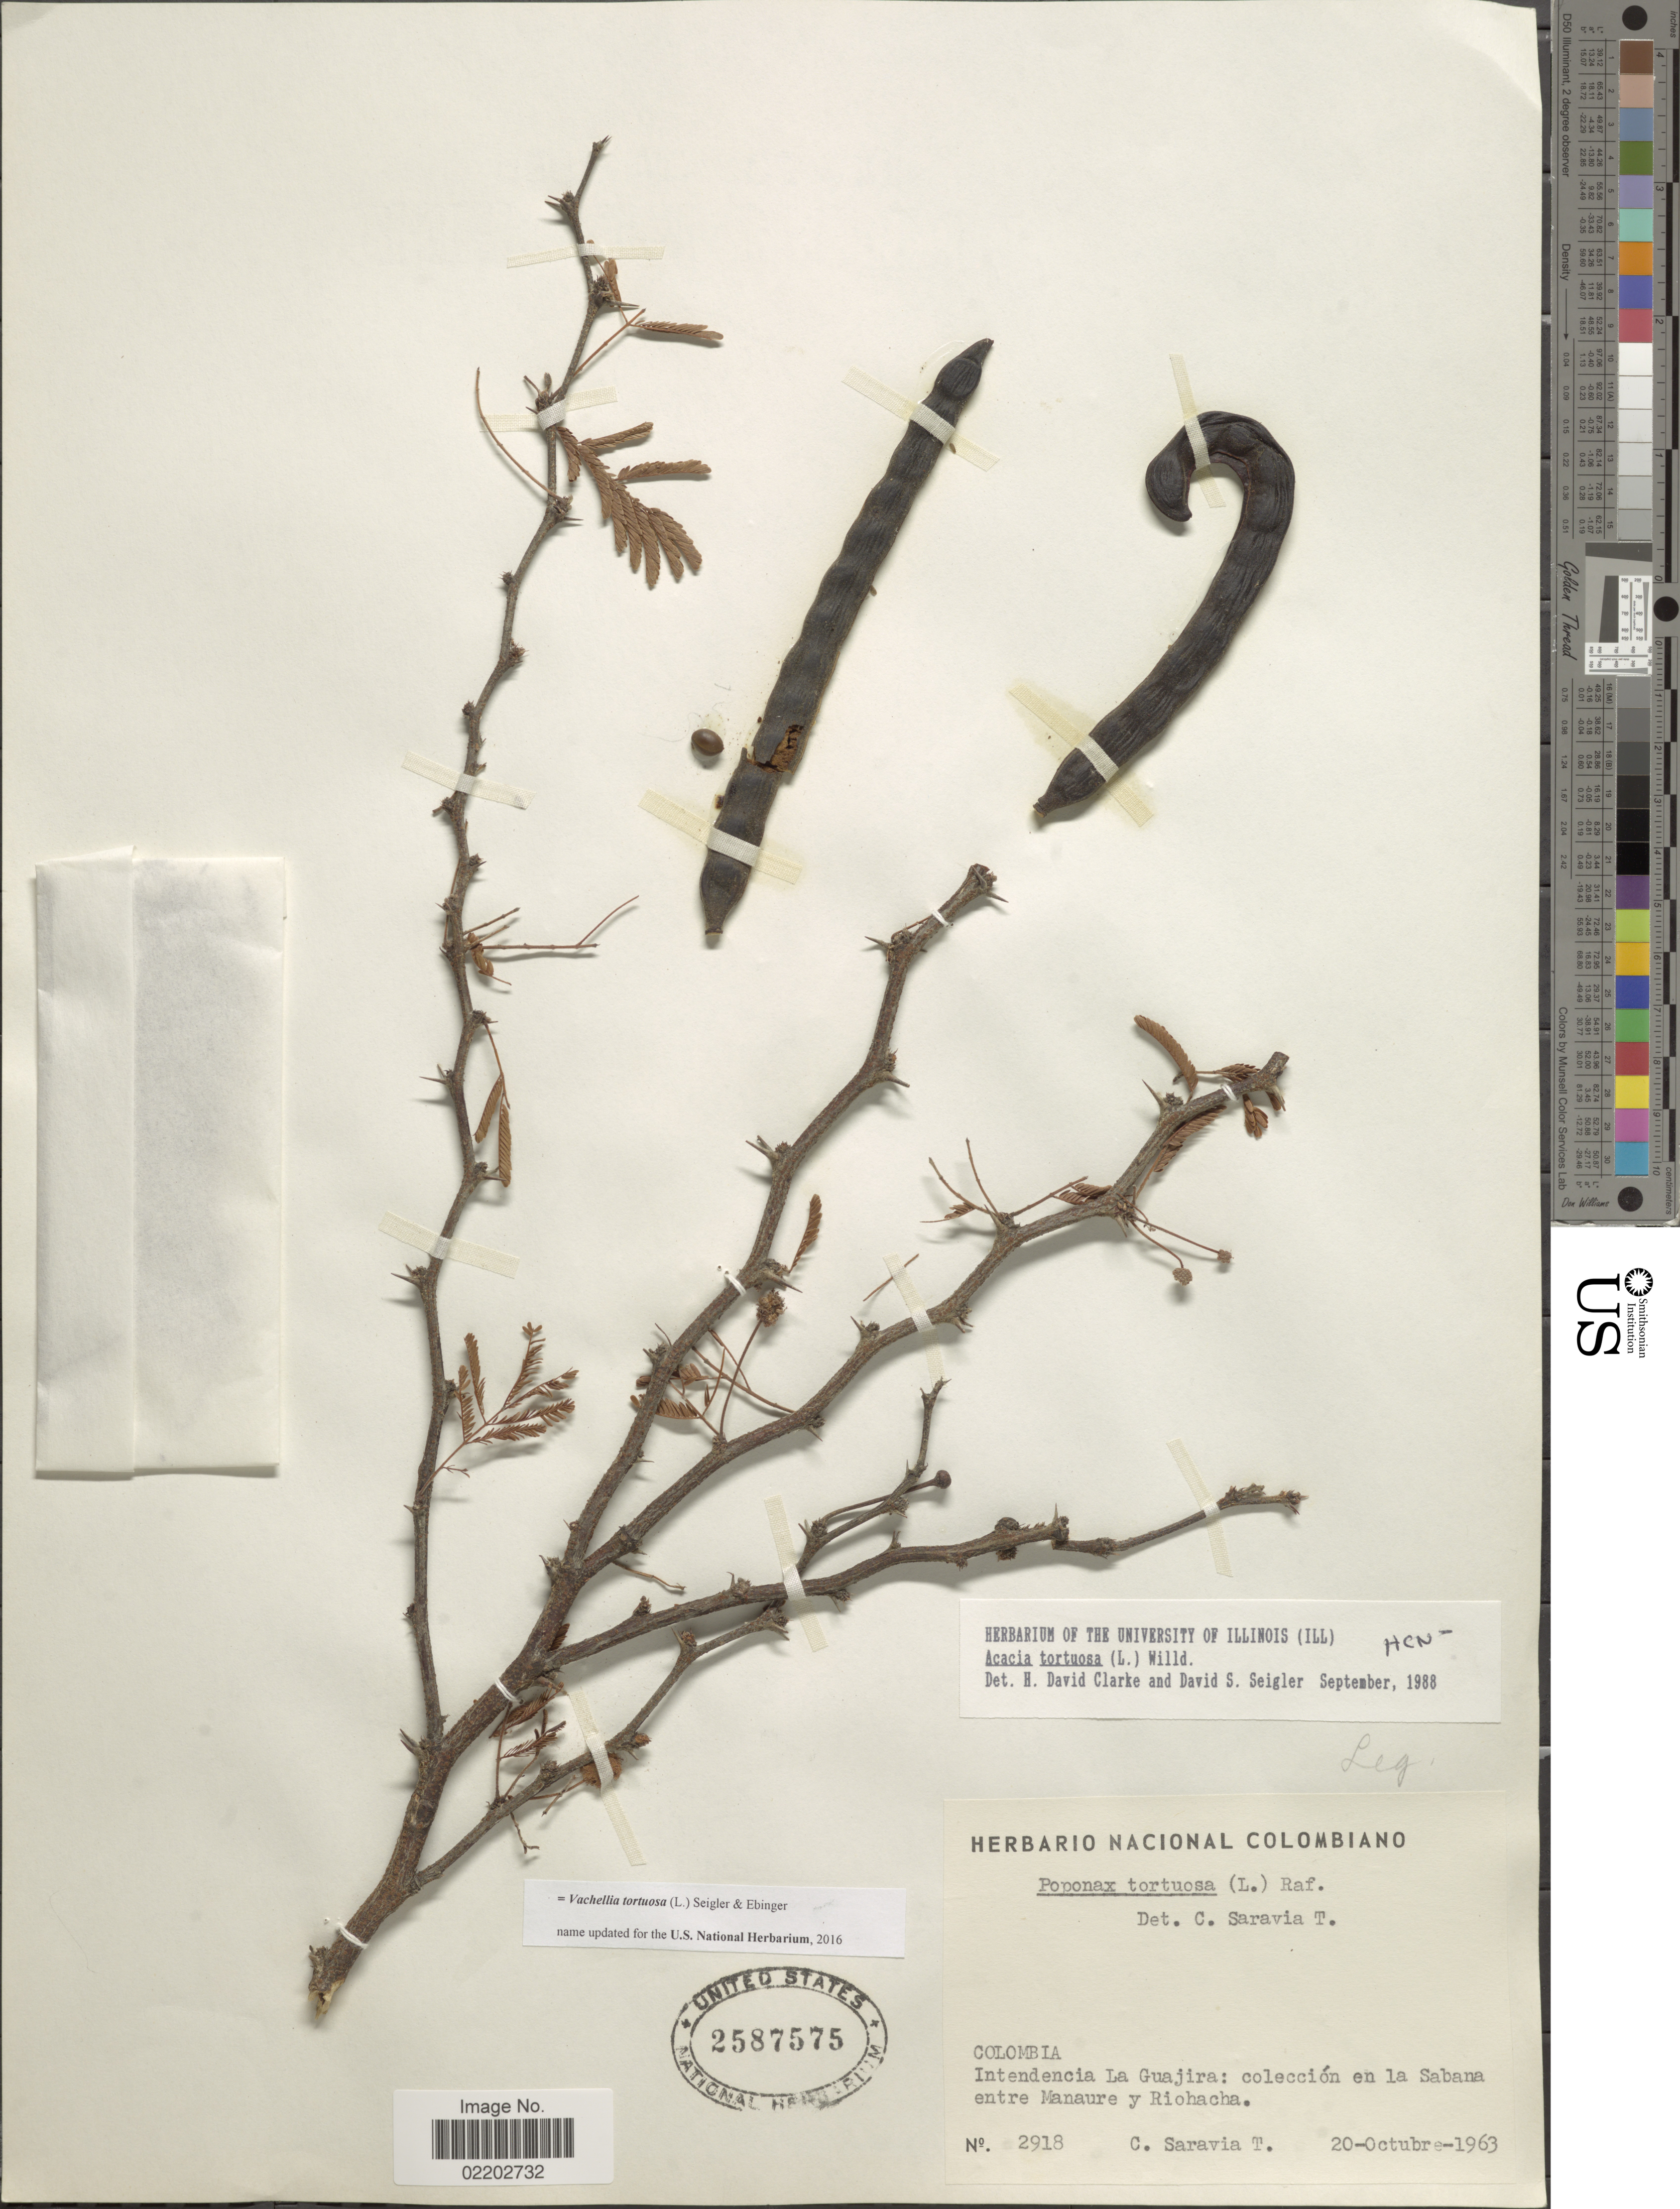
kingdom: Plantae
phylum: Tracheophyta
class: Magnoliopsida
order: Fabales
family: Fabaceae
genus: Vachellia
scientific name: Vachellia tortuosa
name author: (L.) Seigler & Ebinger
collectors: C. Saravia T.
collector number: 2918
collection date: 1963-10-20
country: Colombia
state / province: La Guajira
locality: Intendencia La Guajira: colección en la Sabana entre Manaure y Riohacha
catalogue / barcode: US 2587575